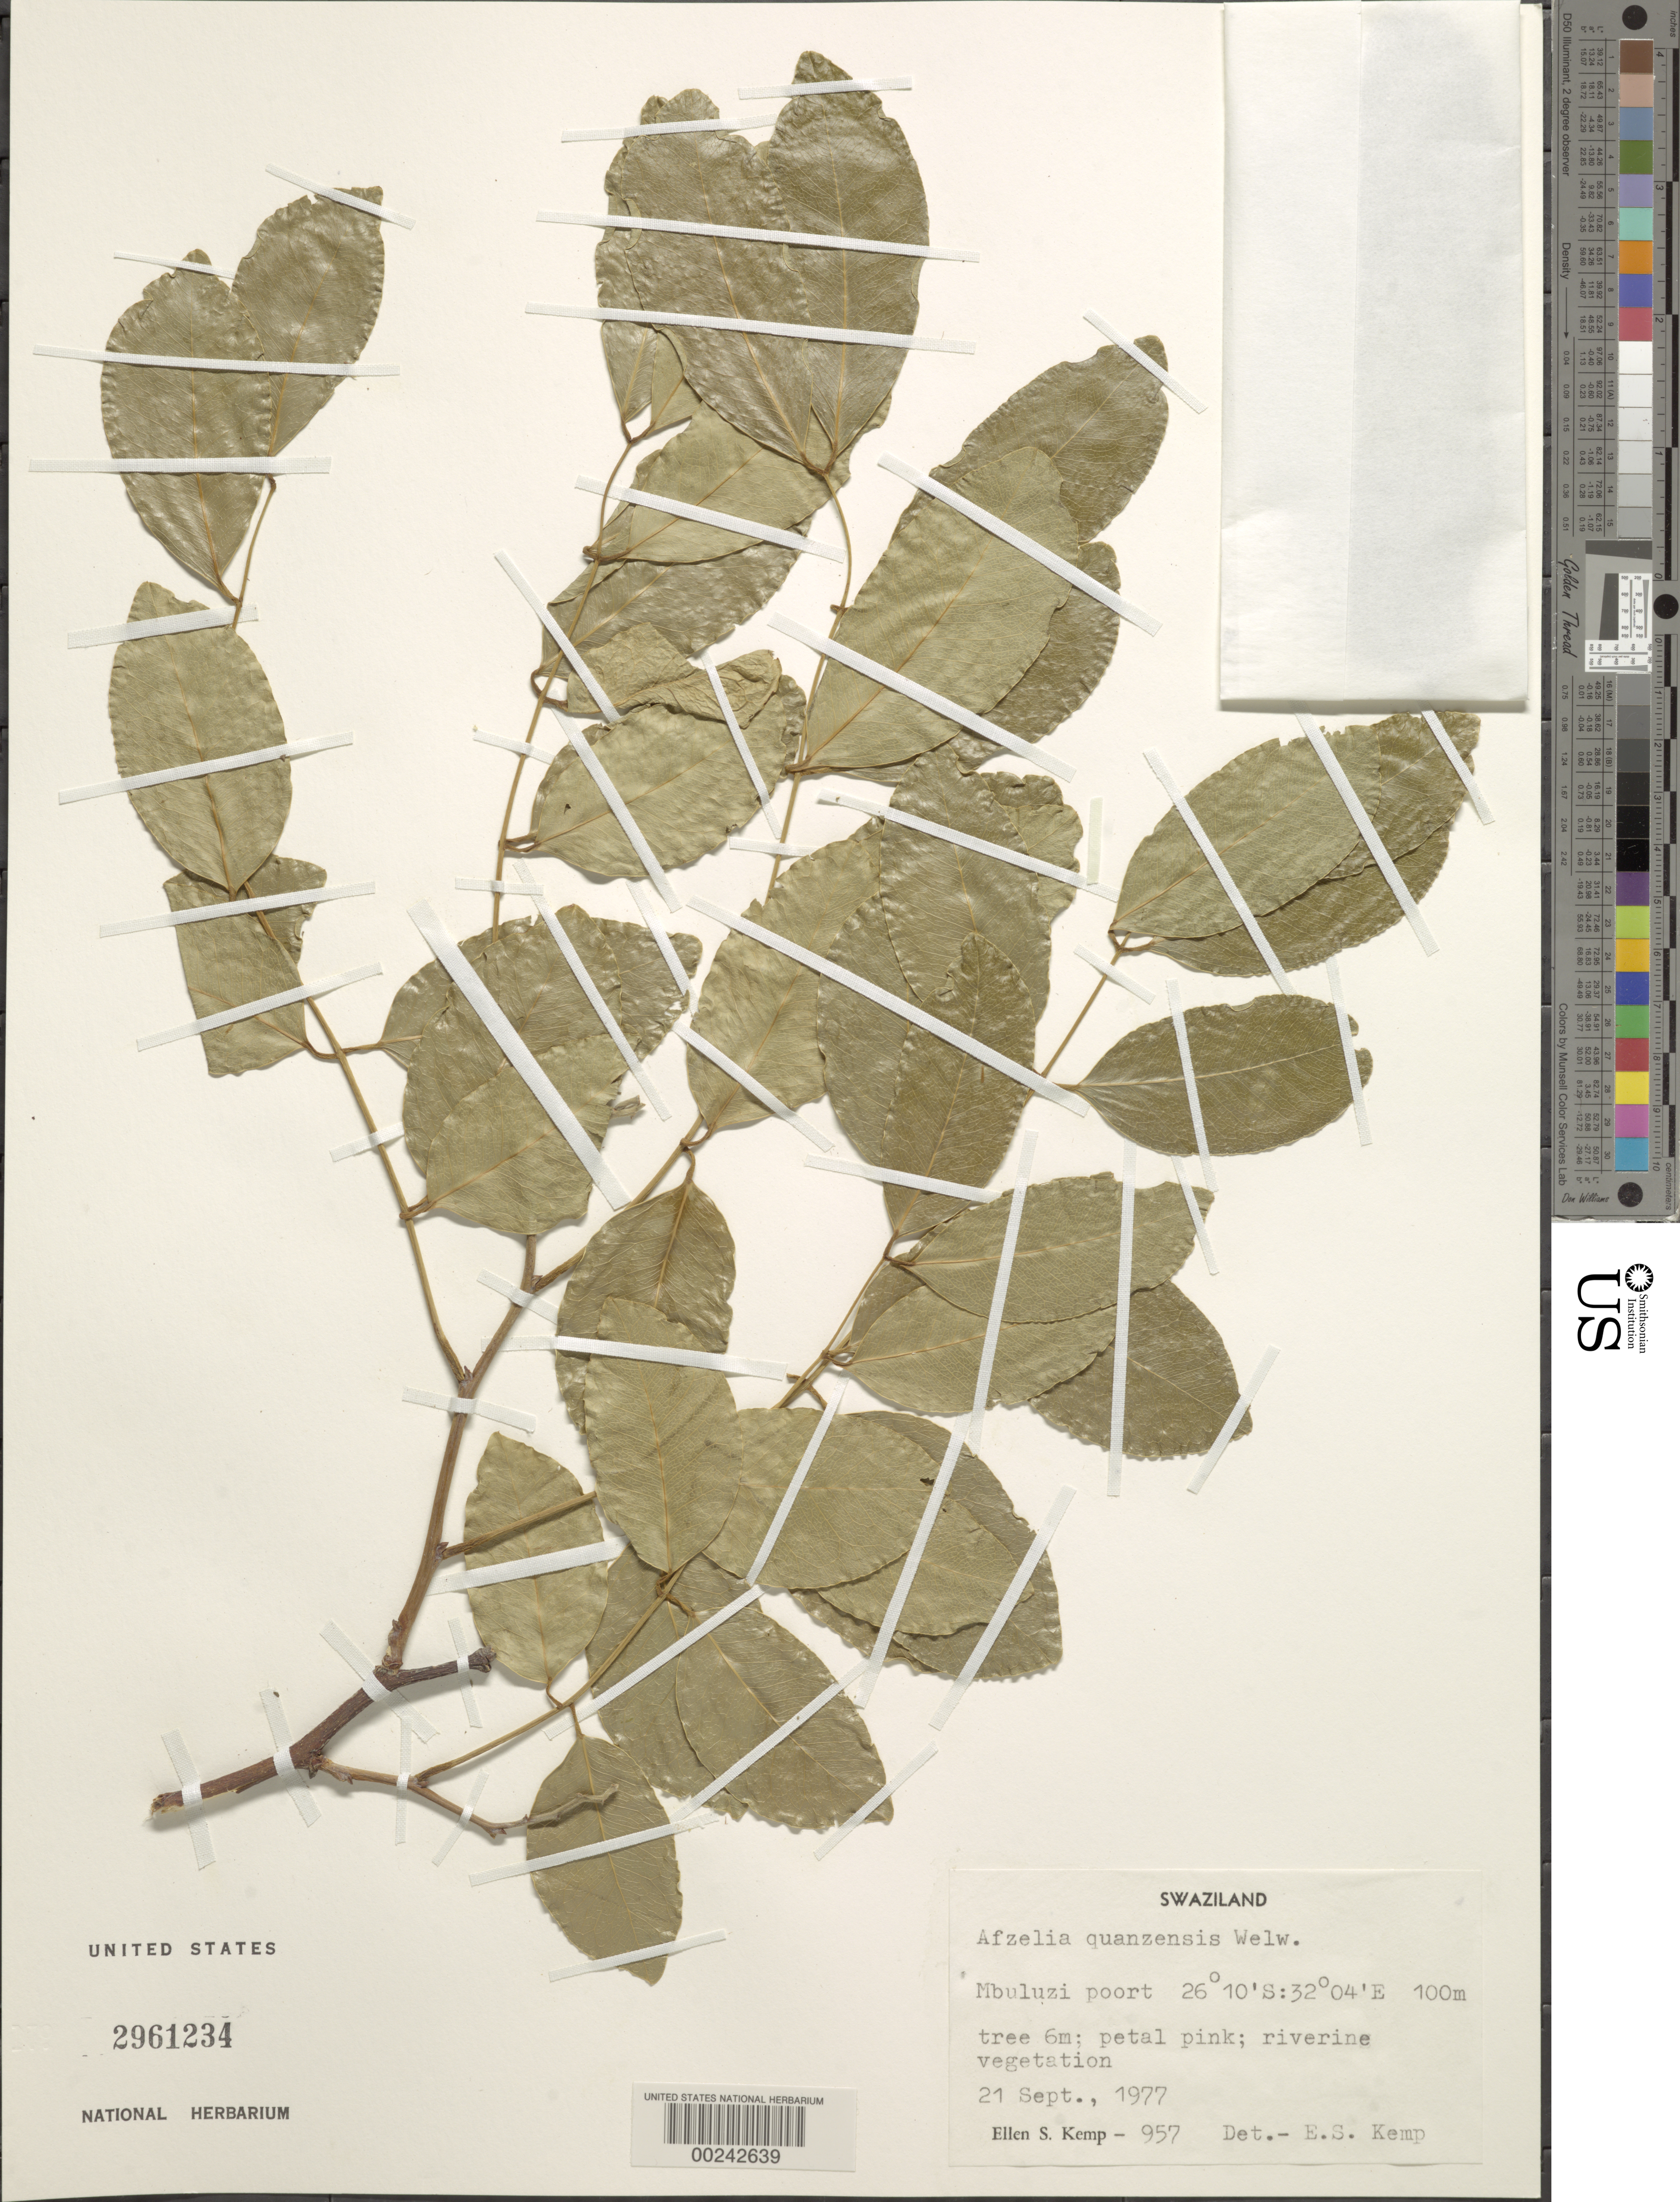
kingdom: Plantae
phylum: Tracheophyta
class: Magnoliopsida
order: Fabales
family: Fabaceae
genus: Afzelia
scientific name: Afzelia quanzensis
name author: Welw.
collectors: E. S. Kemp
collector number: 957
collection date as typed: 21 Sep 1977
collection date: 1977-09-21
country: Eswatini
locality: Mbuluzi poort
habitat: Riverine vegetation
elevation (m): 30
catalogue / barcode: US 2961234